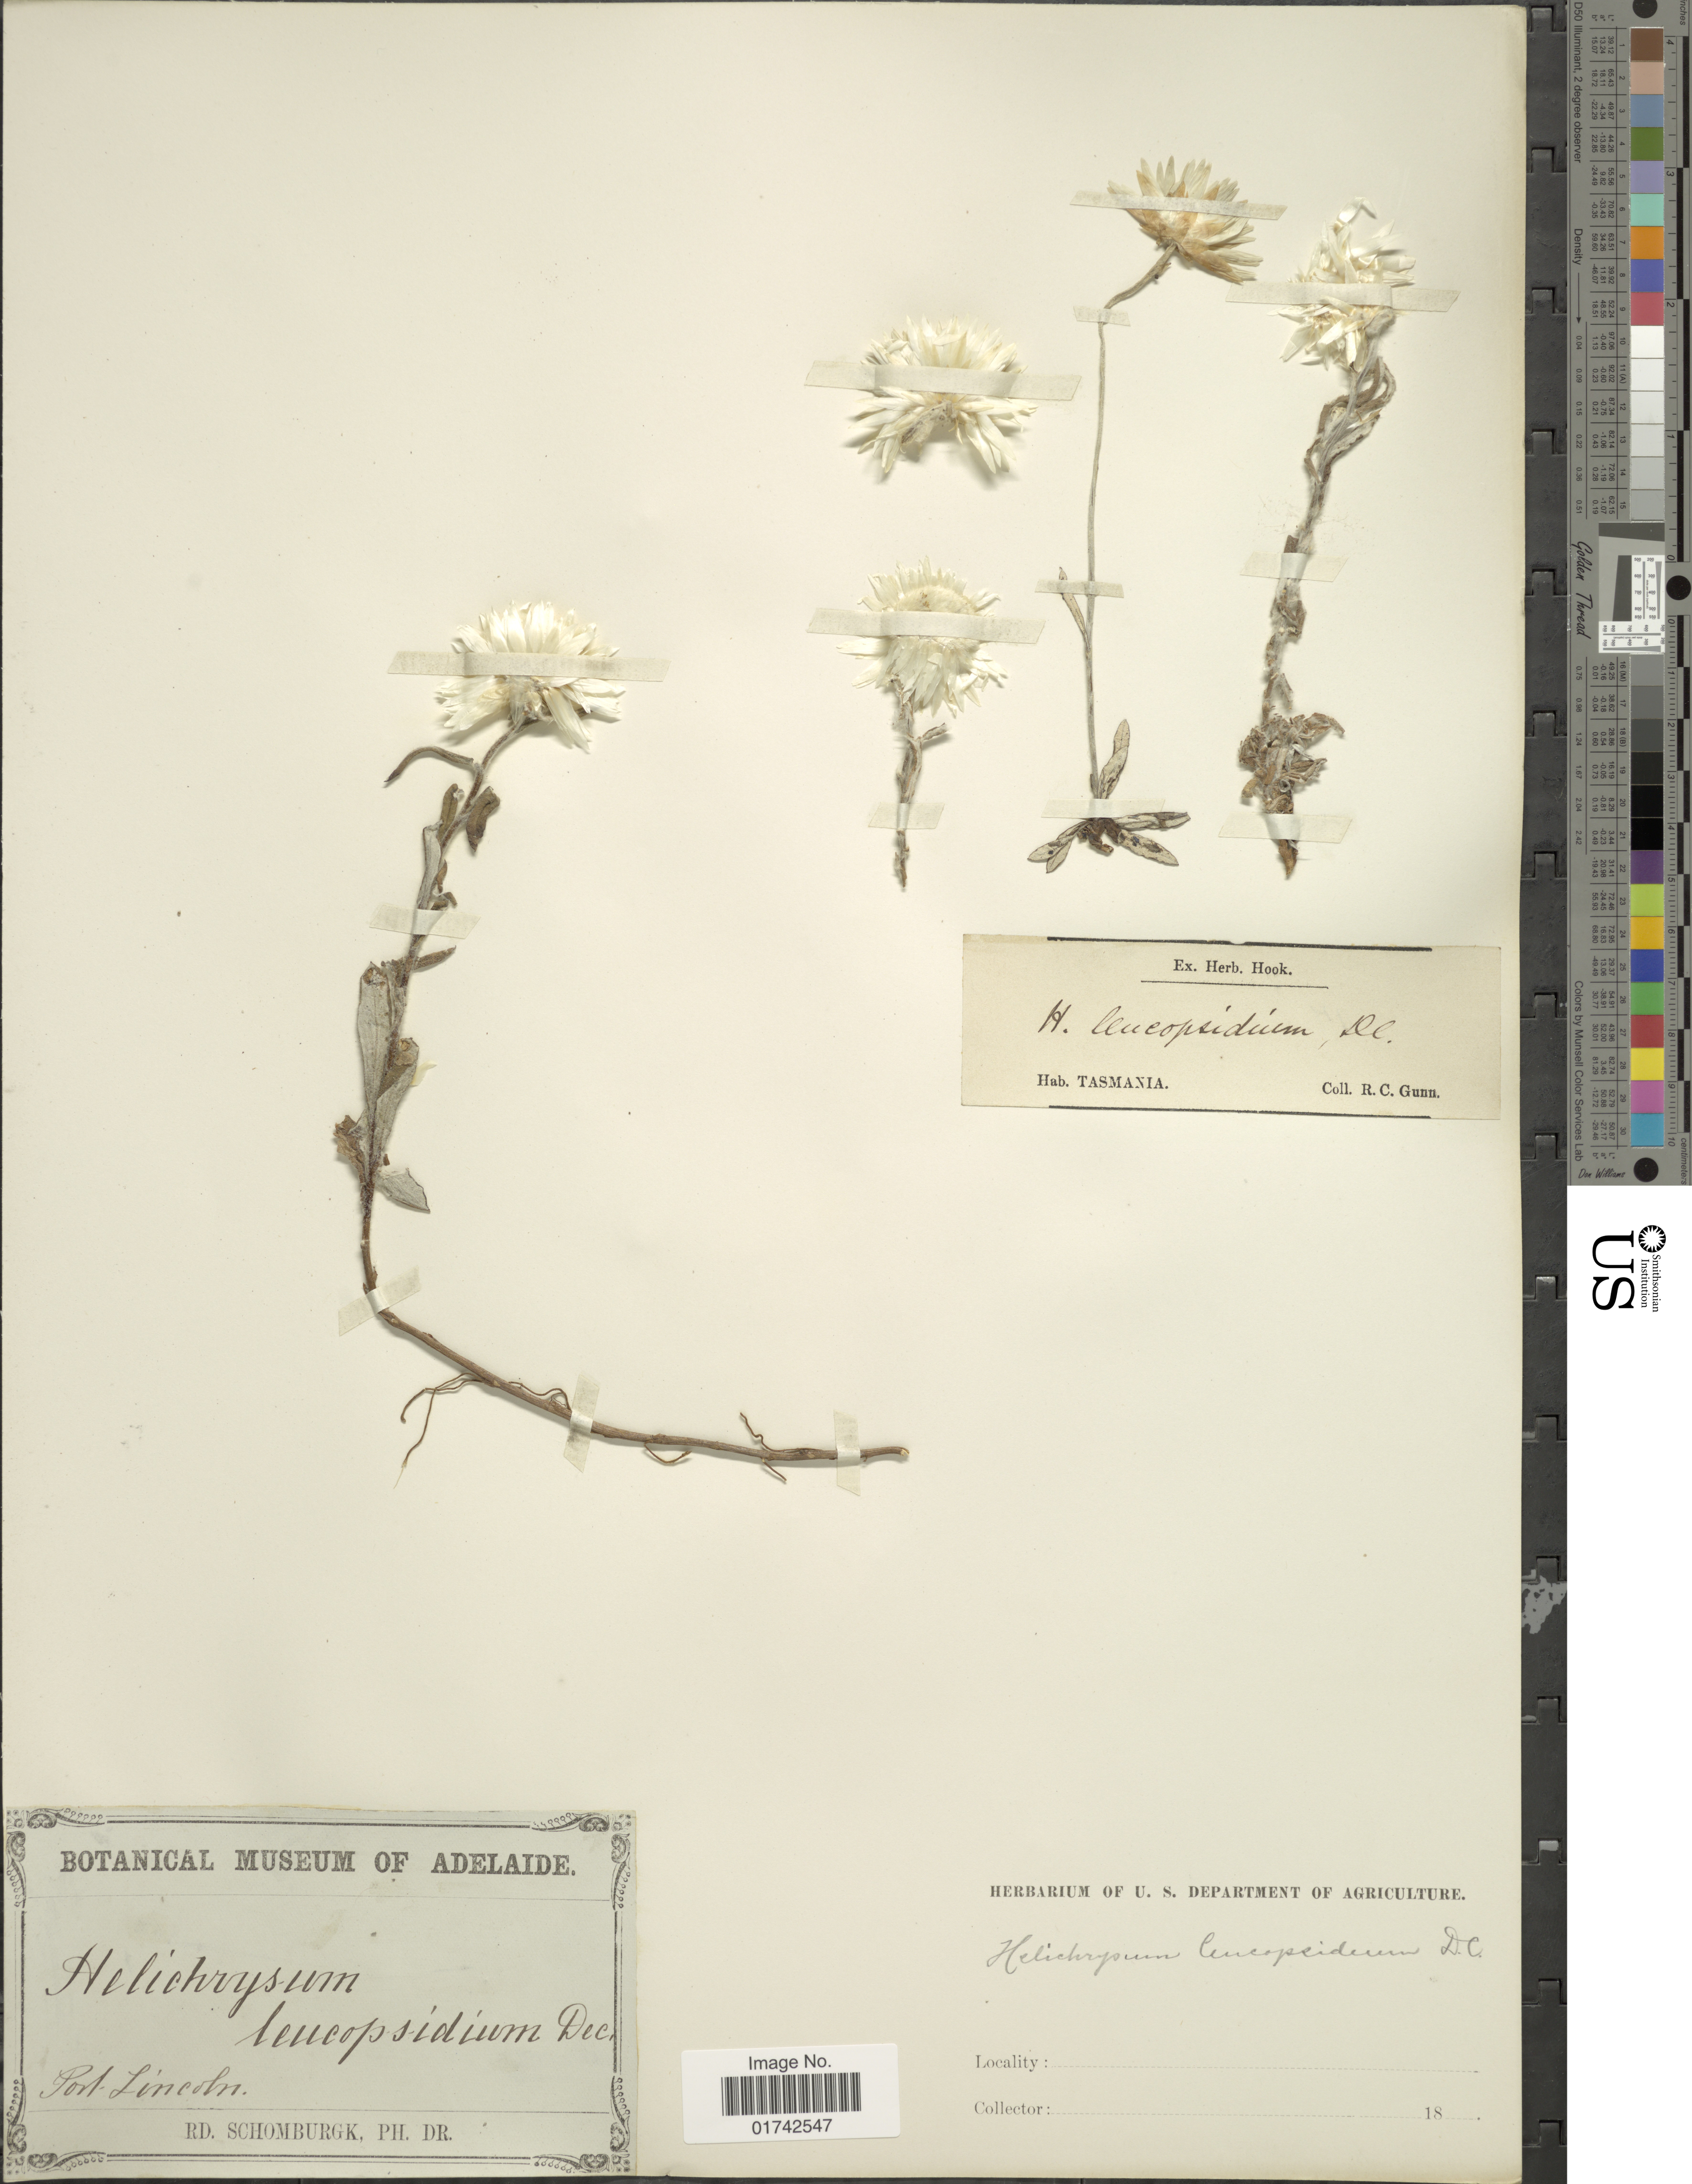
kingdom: Plantae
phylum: Tracheophyta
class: Magnoliopsida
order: Asterales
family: Asteraceae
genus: Helichrysum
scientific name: Helichrysum leucopsidium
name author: DC.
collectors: R. Gunn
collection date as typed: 18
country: Australia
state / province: Tasmania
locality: Port Lincoln